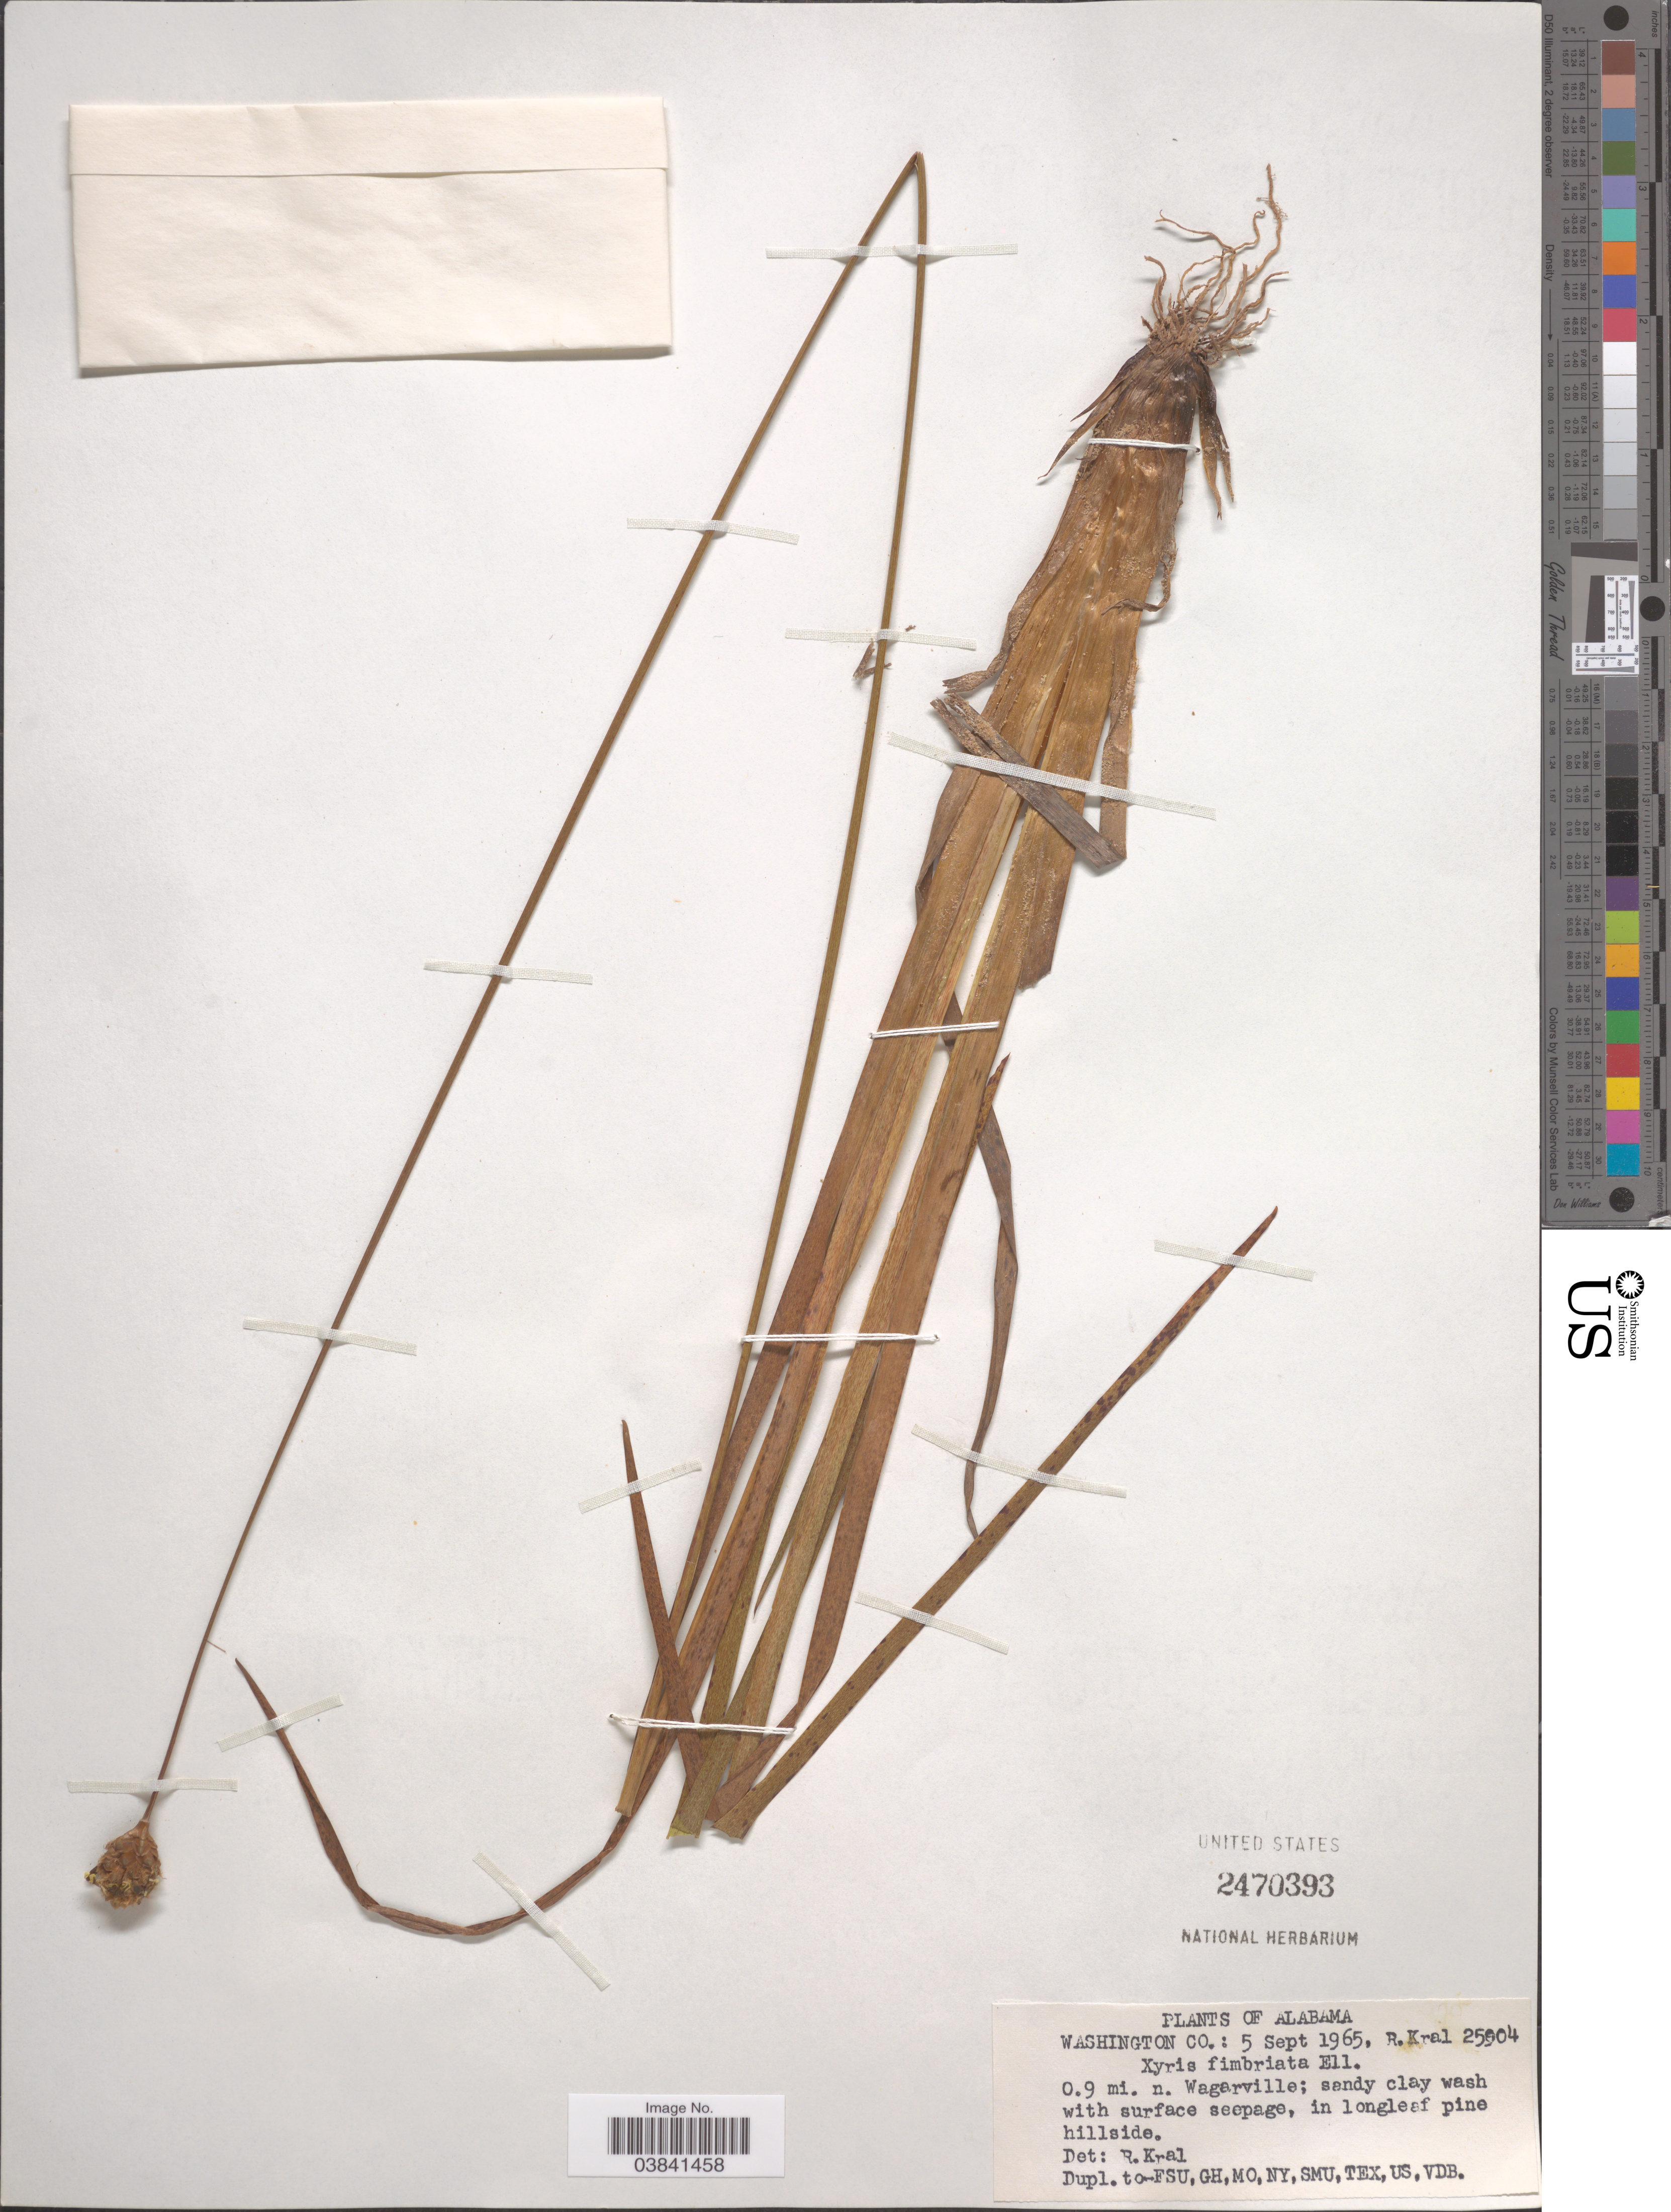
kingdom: Plantae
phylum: Tracheophyta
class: Liliopsida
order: Poales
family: Xyridaceae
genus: Xyris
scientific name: Xyris fimbriata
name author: Elliott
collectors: R. Kral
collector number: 25904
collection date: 1965-09-05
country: United States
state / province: Alabama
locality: Washington Co.: 0.9 mi. n. Wagarville.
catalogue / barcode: US 2470393